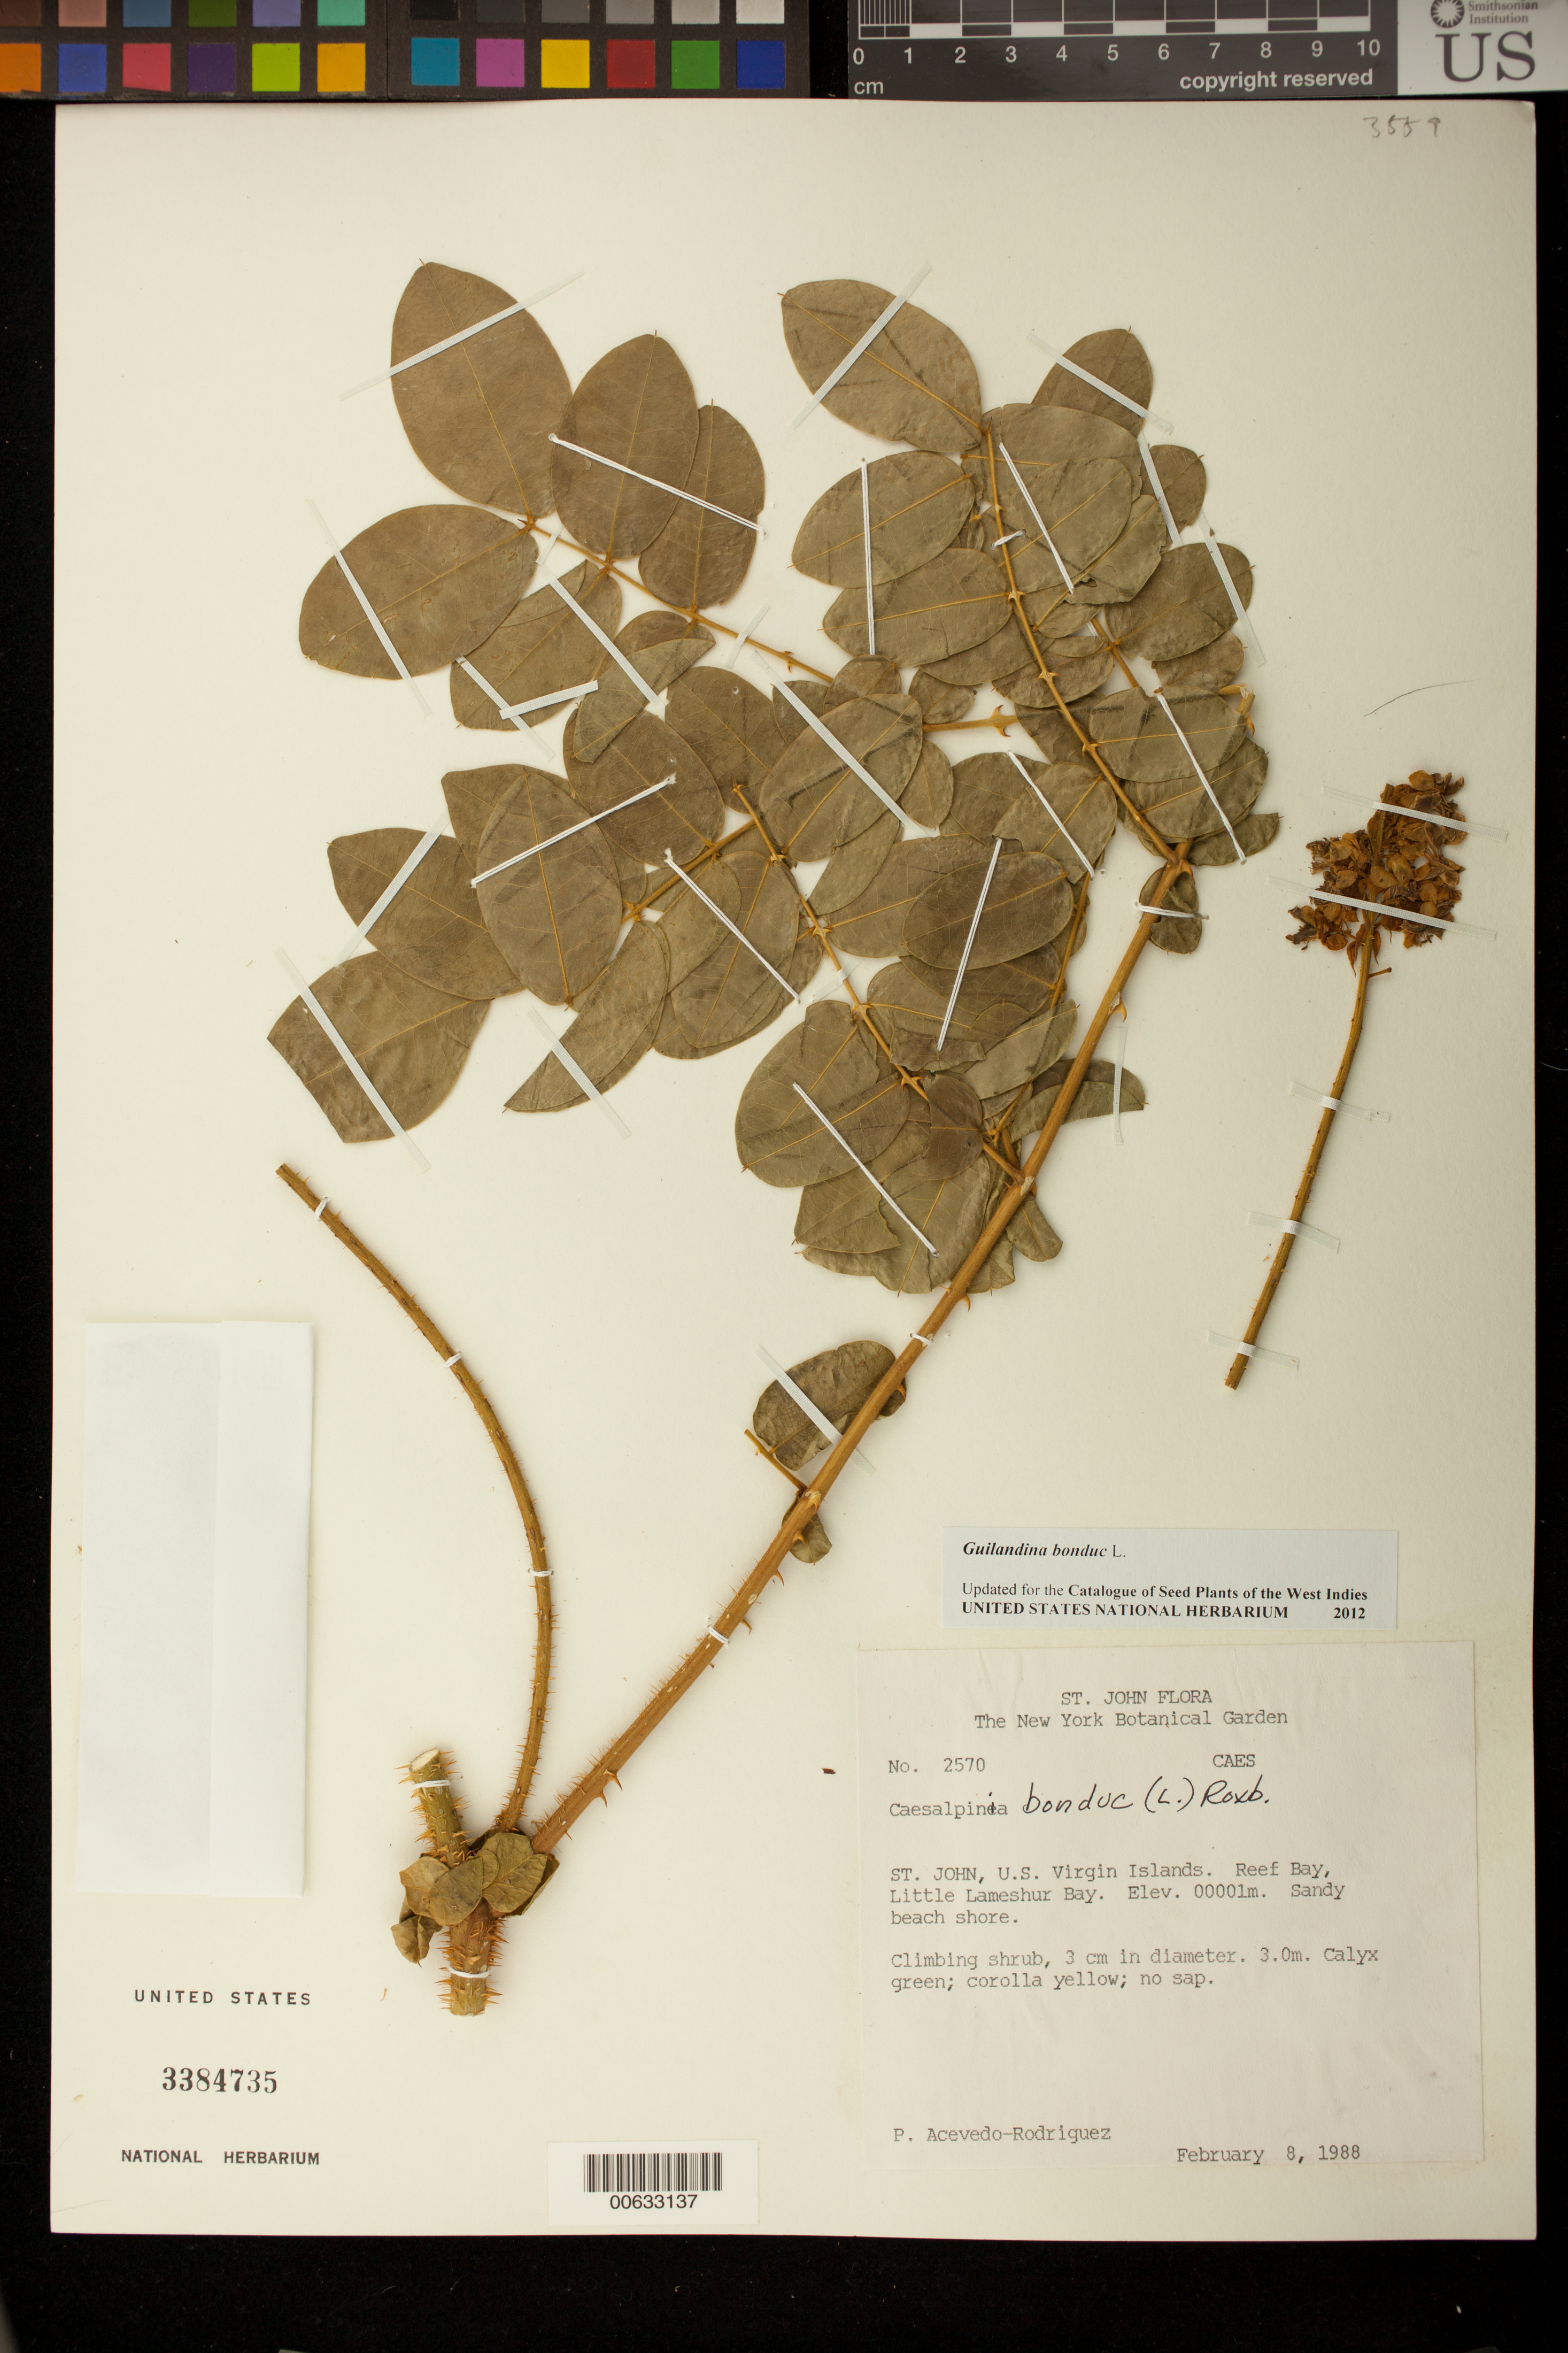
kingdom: Plantae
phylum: Tracheophyta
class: Magnoliopsida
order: Fabales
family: Fabaceae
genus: Guilandina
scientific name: Guilandina bonduc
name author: L.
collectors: P. Acevedo-Rodr.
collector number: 2570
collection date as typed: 08 Feb 1988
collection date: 1988-02-08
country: U.S. Virgin Islands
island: St. John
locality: Reef Bay Quarter; Little Lameshur Bay.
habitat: Sandy beach shore.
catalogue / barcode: US 3384735